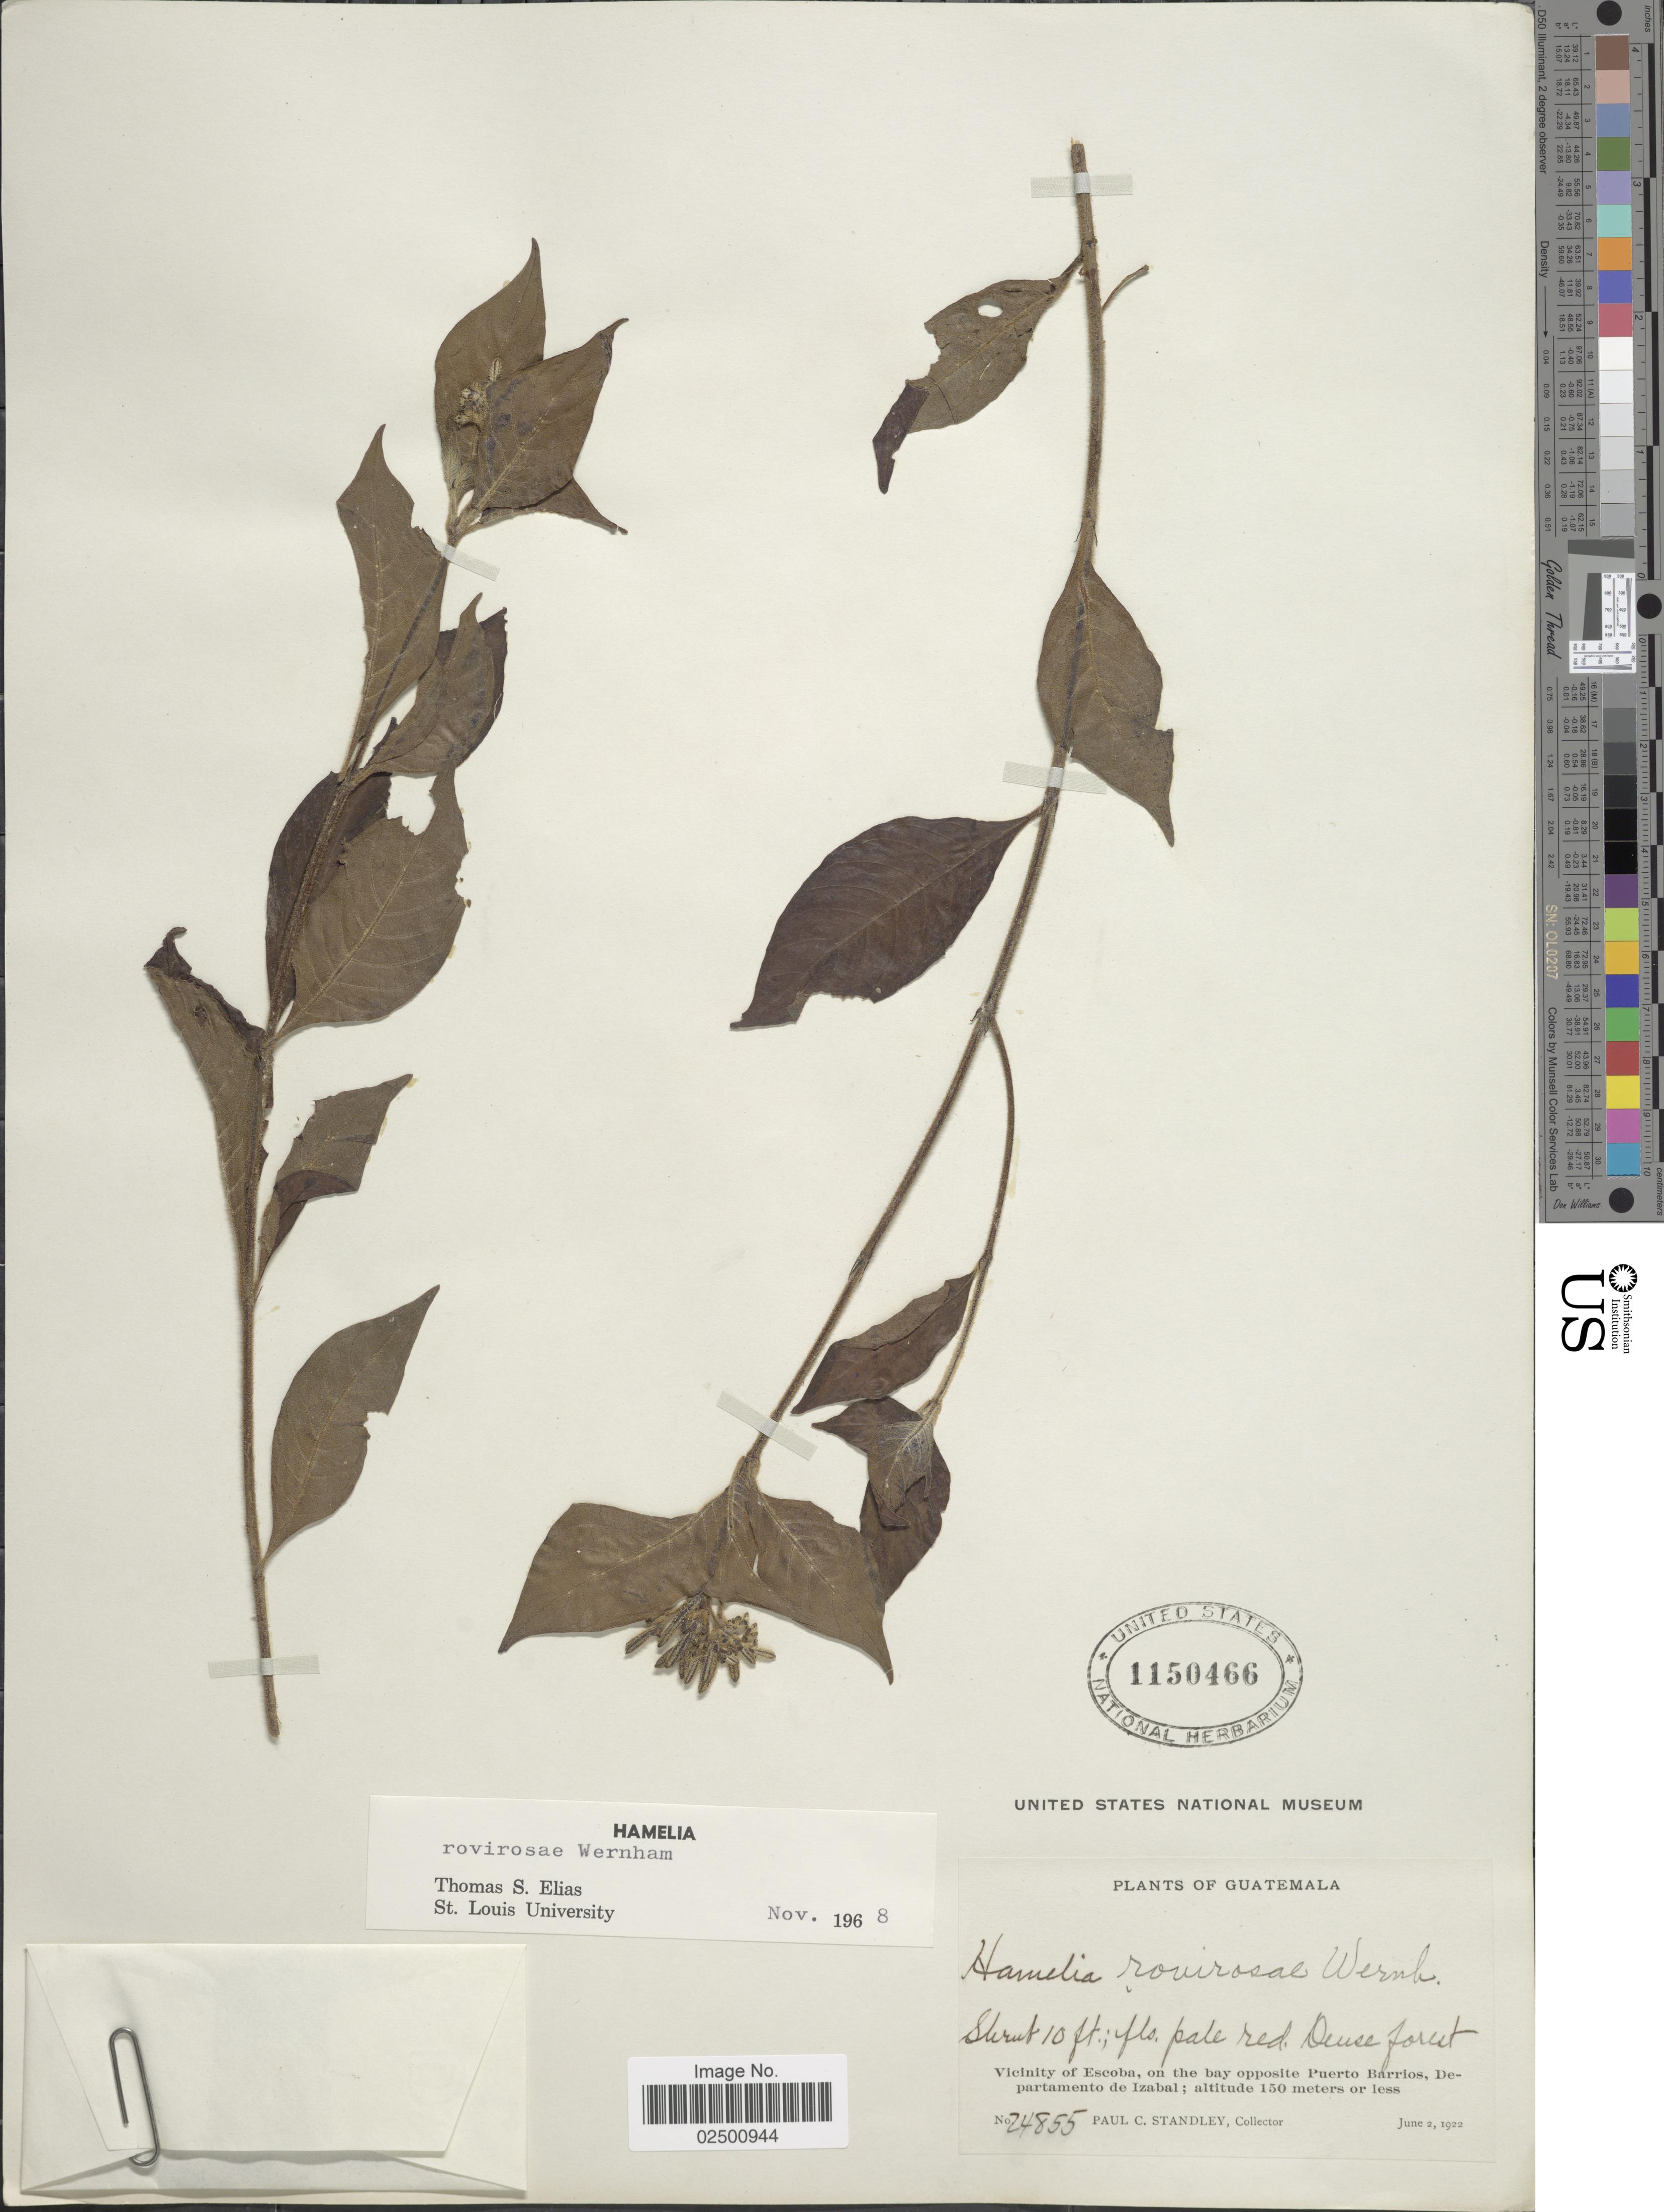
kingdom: Plantae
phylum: Tracheophyta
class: Magnoliopsida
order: Gentianales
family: Rubiaceae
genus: Hamelia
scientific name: Hamelia rovirosae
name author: Wernham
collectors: P. C. Standley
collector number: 24855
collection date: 1922-06-02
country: Guatemala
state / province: Izabal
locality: Vicinity of Escoba, on the bay opposite Puerto Barrios, Departamento de Izabal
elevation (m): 150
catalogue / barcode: US 1150466